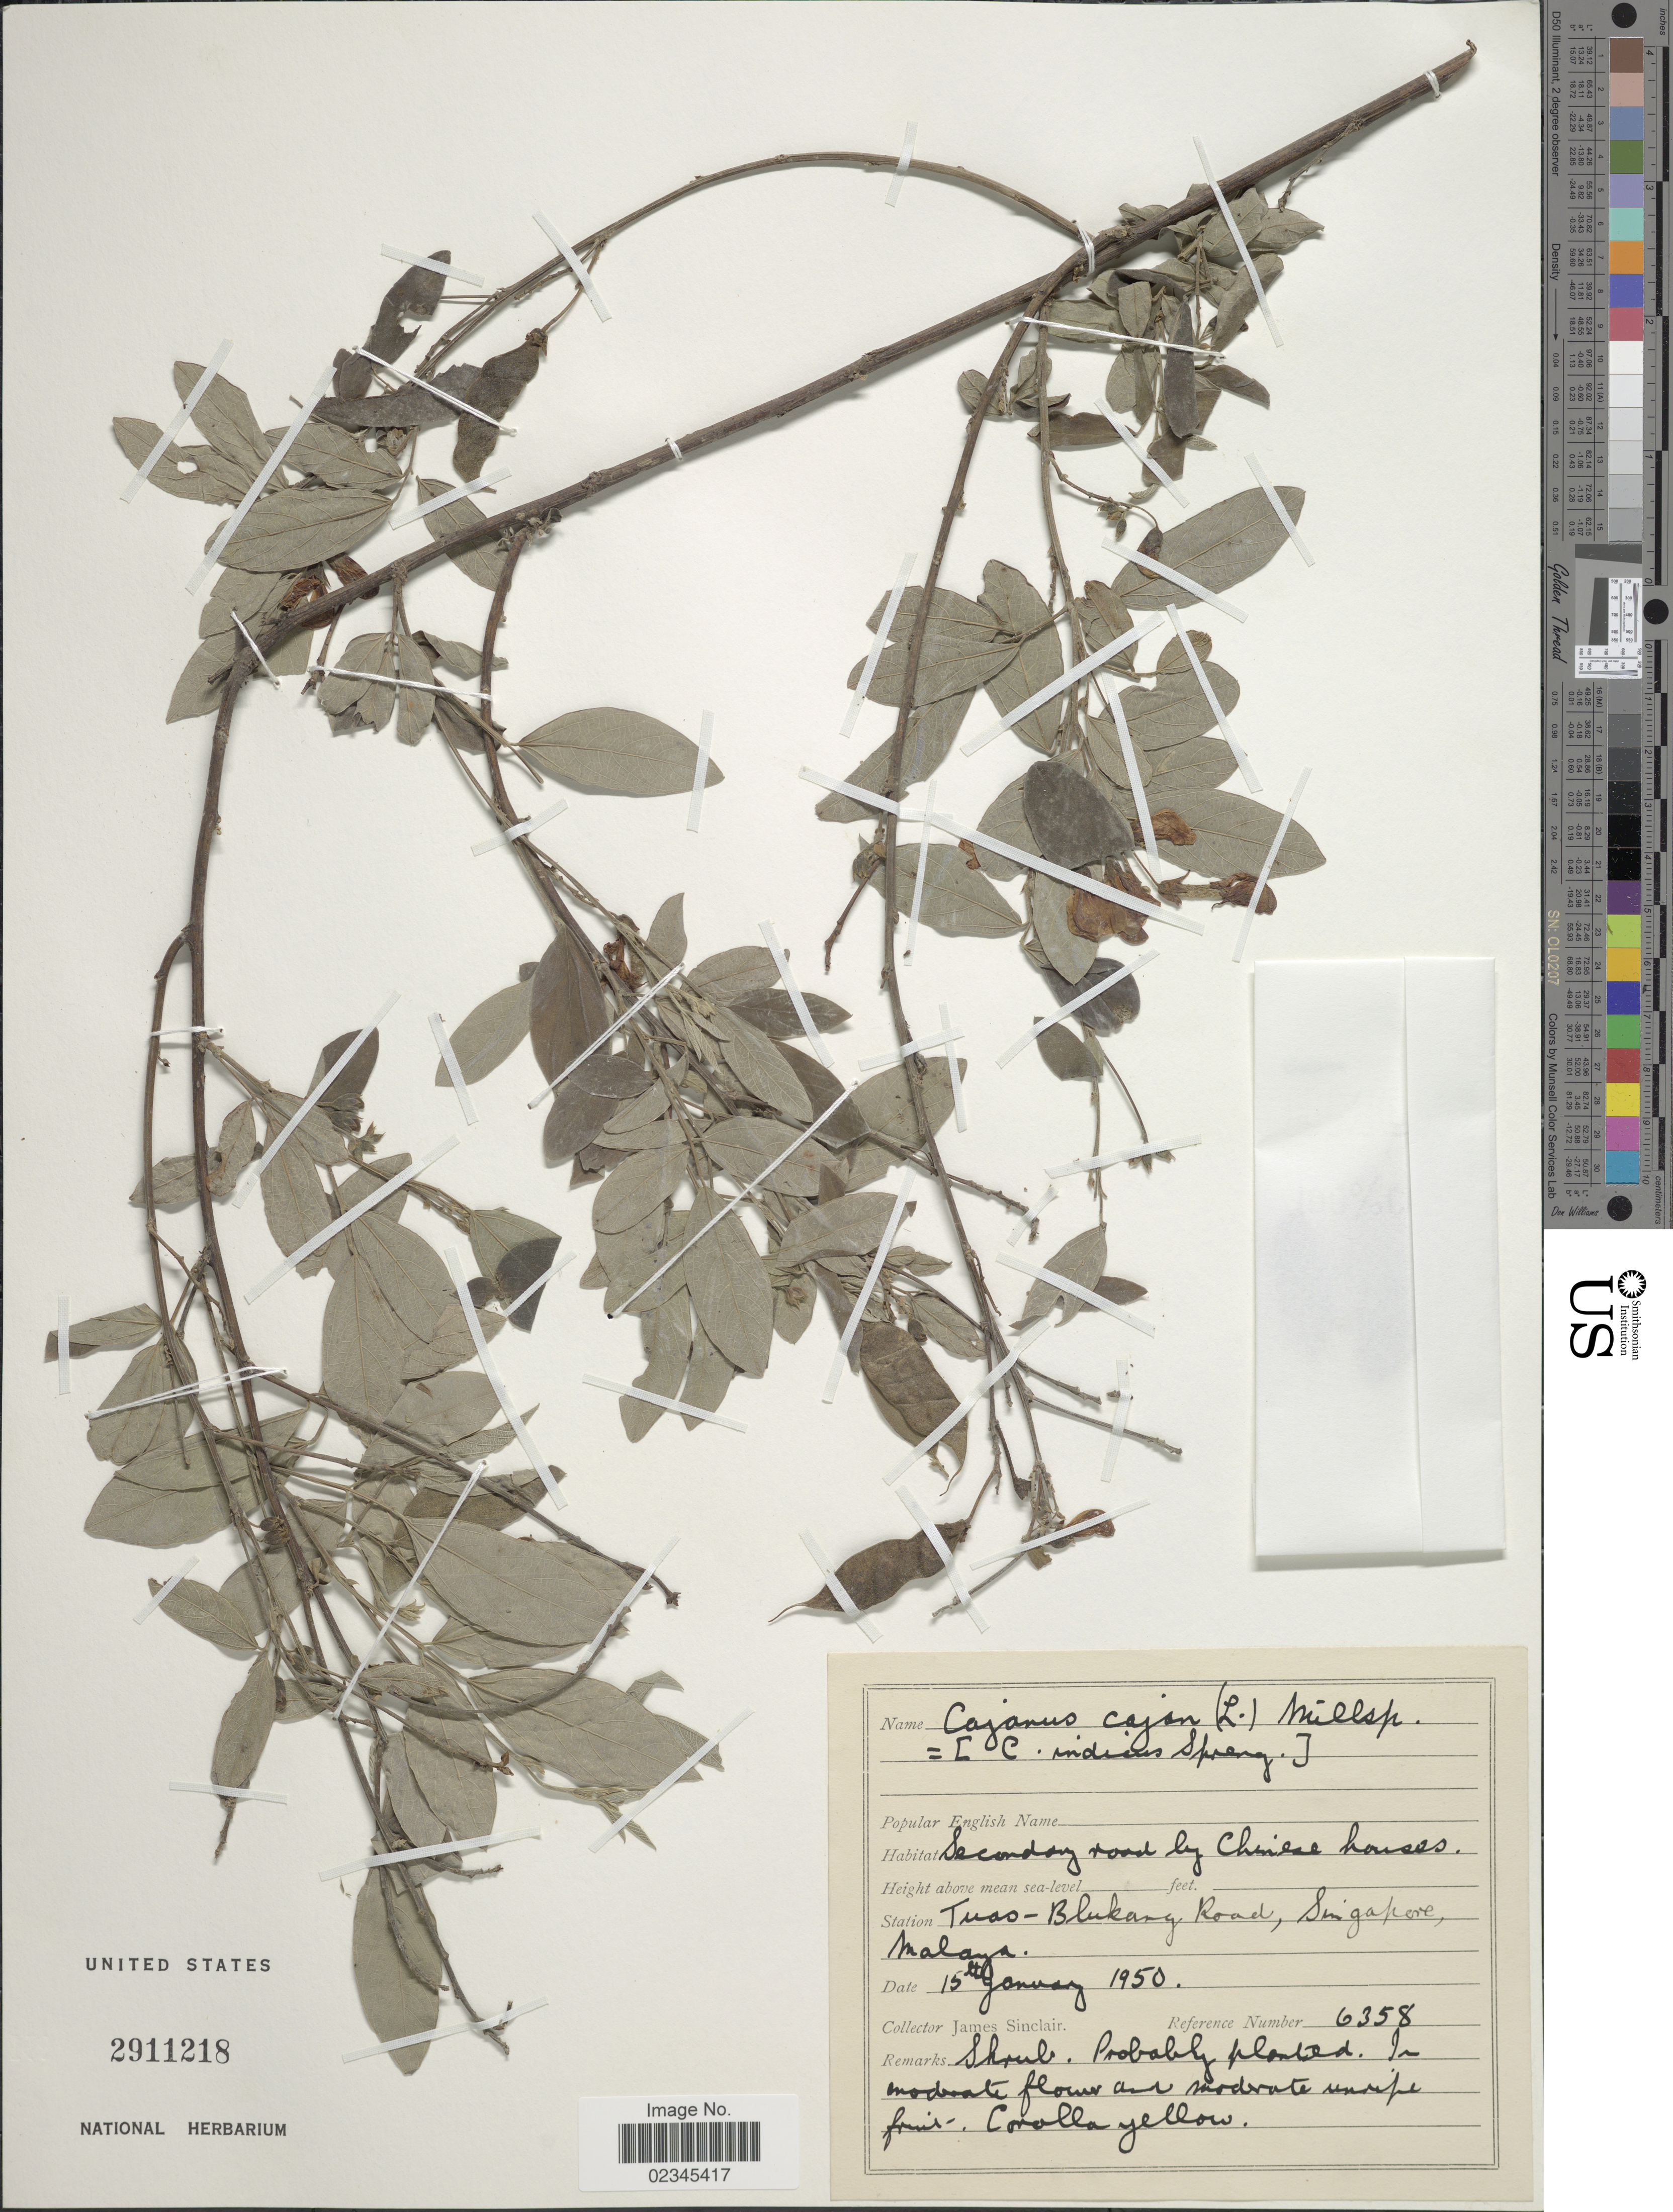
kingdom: Plantae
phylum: Tracheophyta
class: Magnoliopsida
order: Fabales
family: Fabaceae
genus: Cajanus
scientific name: Cajanus cajan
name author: (L.) Huth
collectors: J. Sinclair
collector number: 6358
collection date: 1950-01-15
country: Singapore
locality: Tuao-Blukang Road, Malaya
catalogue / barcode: US 2911218